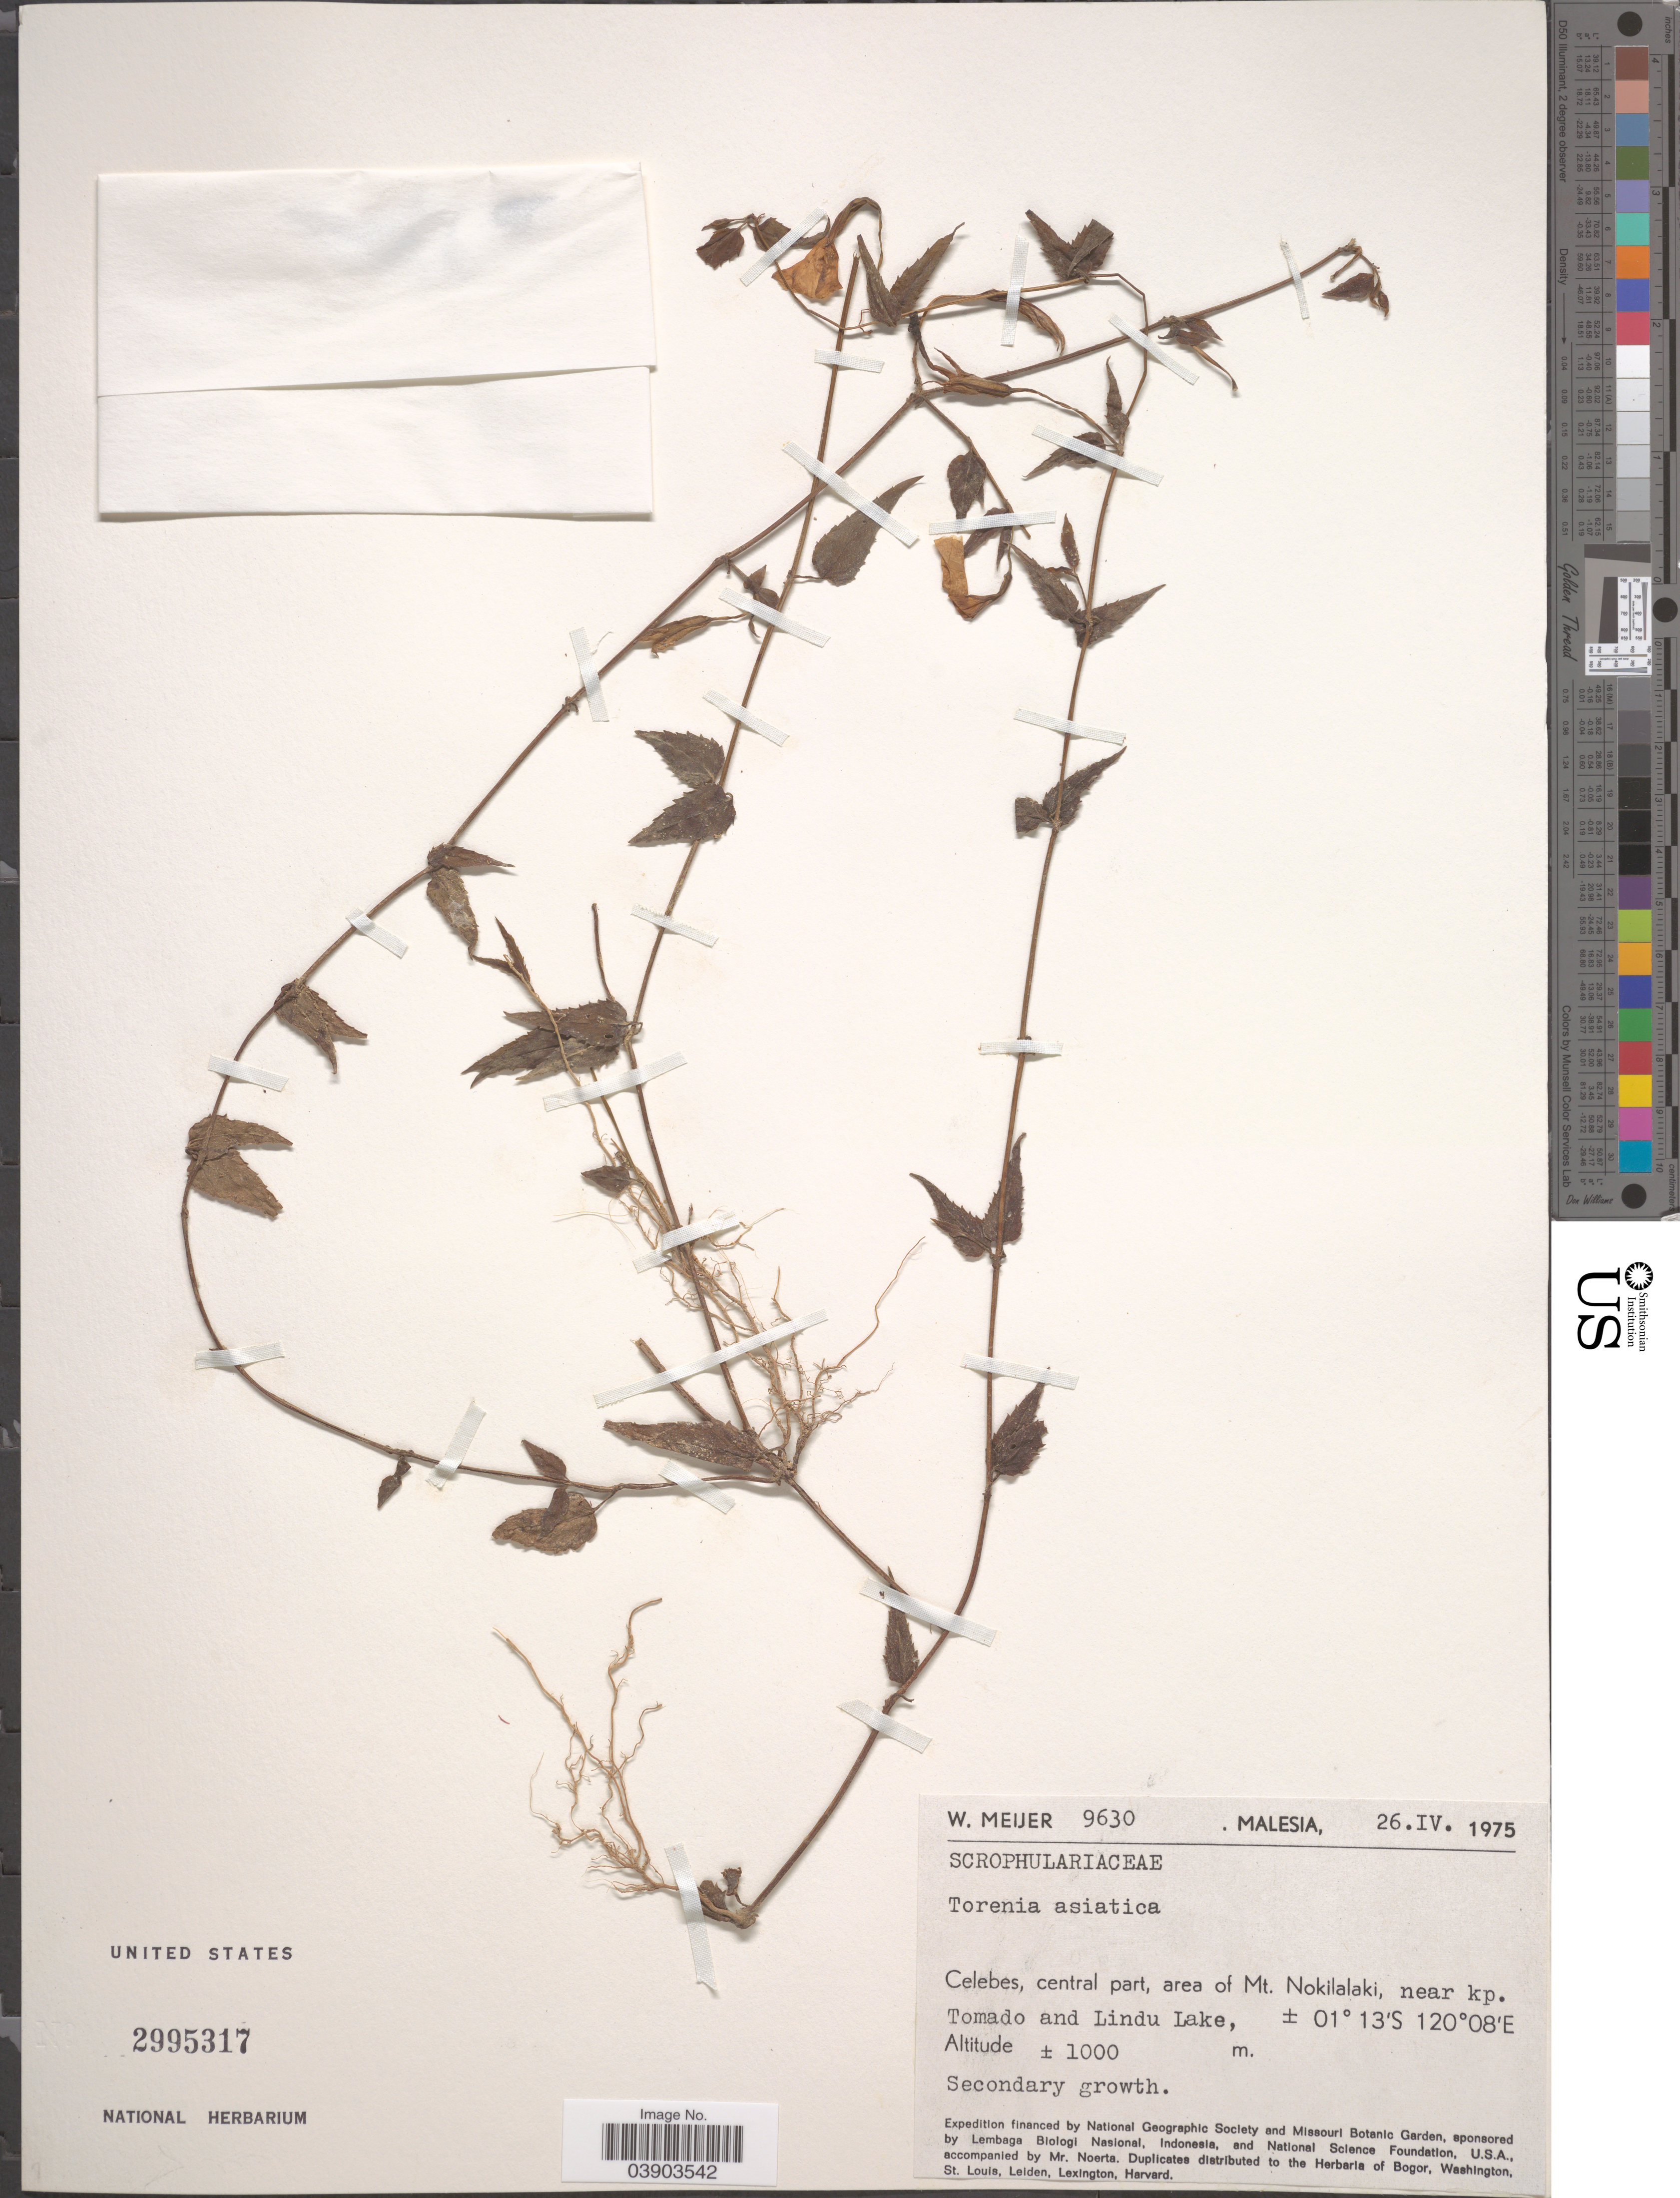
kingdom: Plantae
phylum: Tracheophyta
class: Magnoliopsida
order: Lamiales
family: Linderniaceae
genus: Torenia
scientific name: Torenia asiatica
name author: L.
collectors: W. Meijer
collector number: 9630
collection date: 1975-04-26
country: Malaysia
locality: Celebes, central part, area of Mt. Nokilalaki, near kp. Tomado and Lindu Lake.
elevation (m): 1000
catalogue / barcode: US 2995317